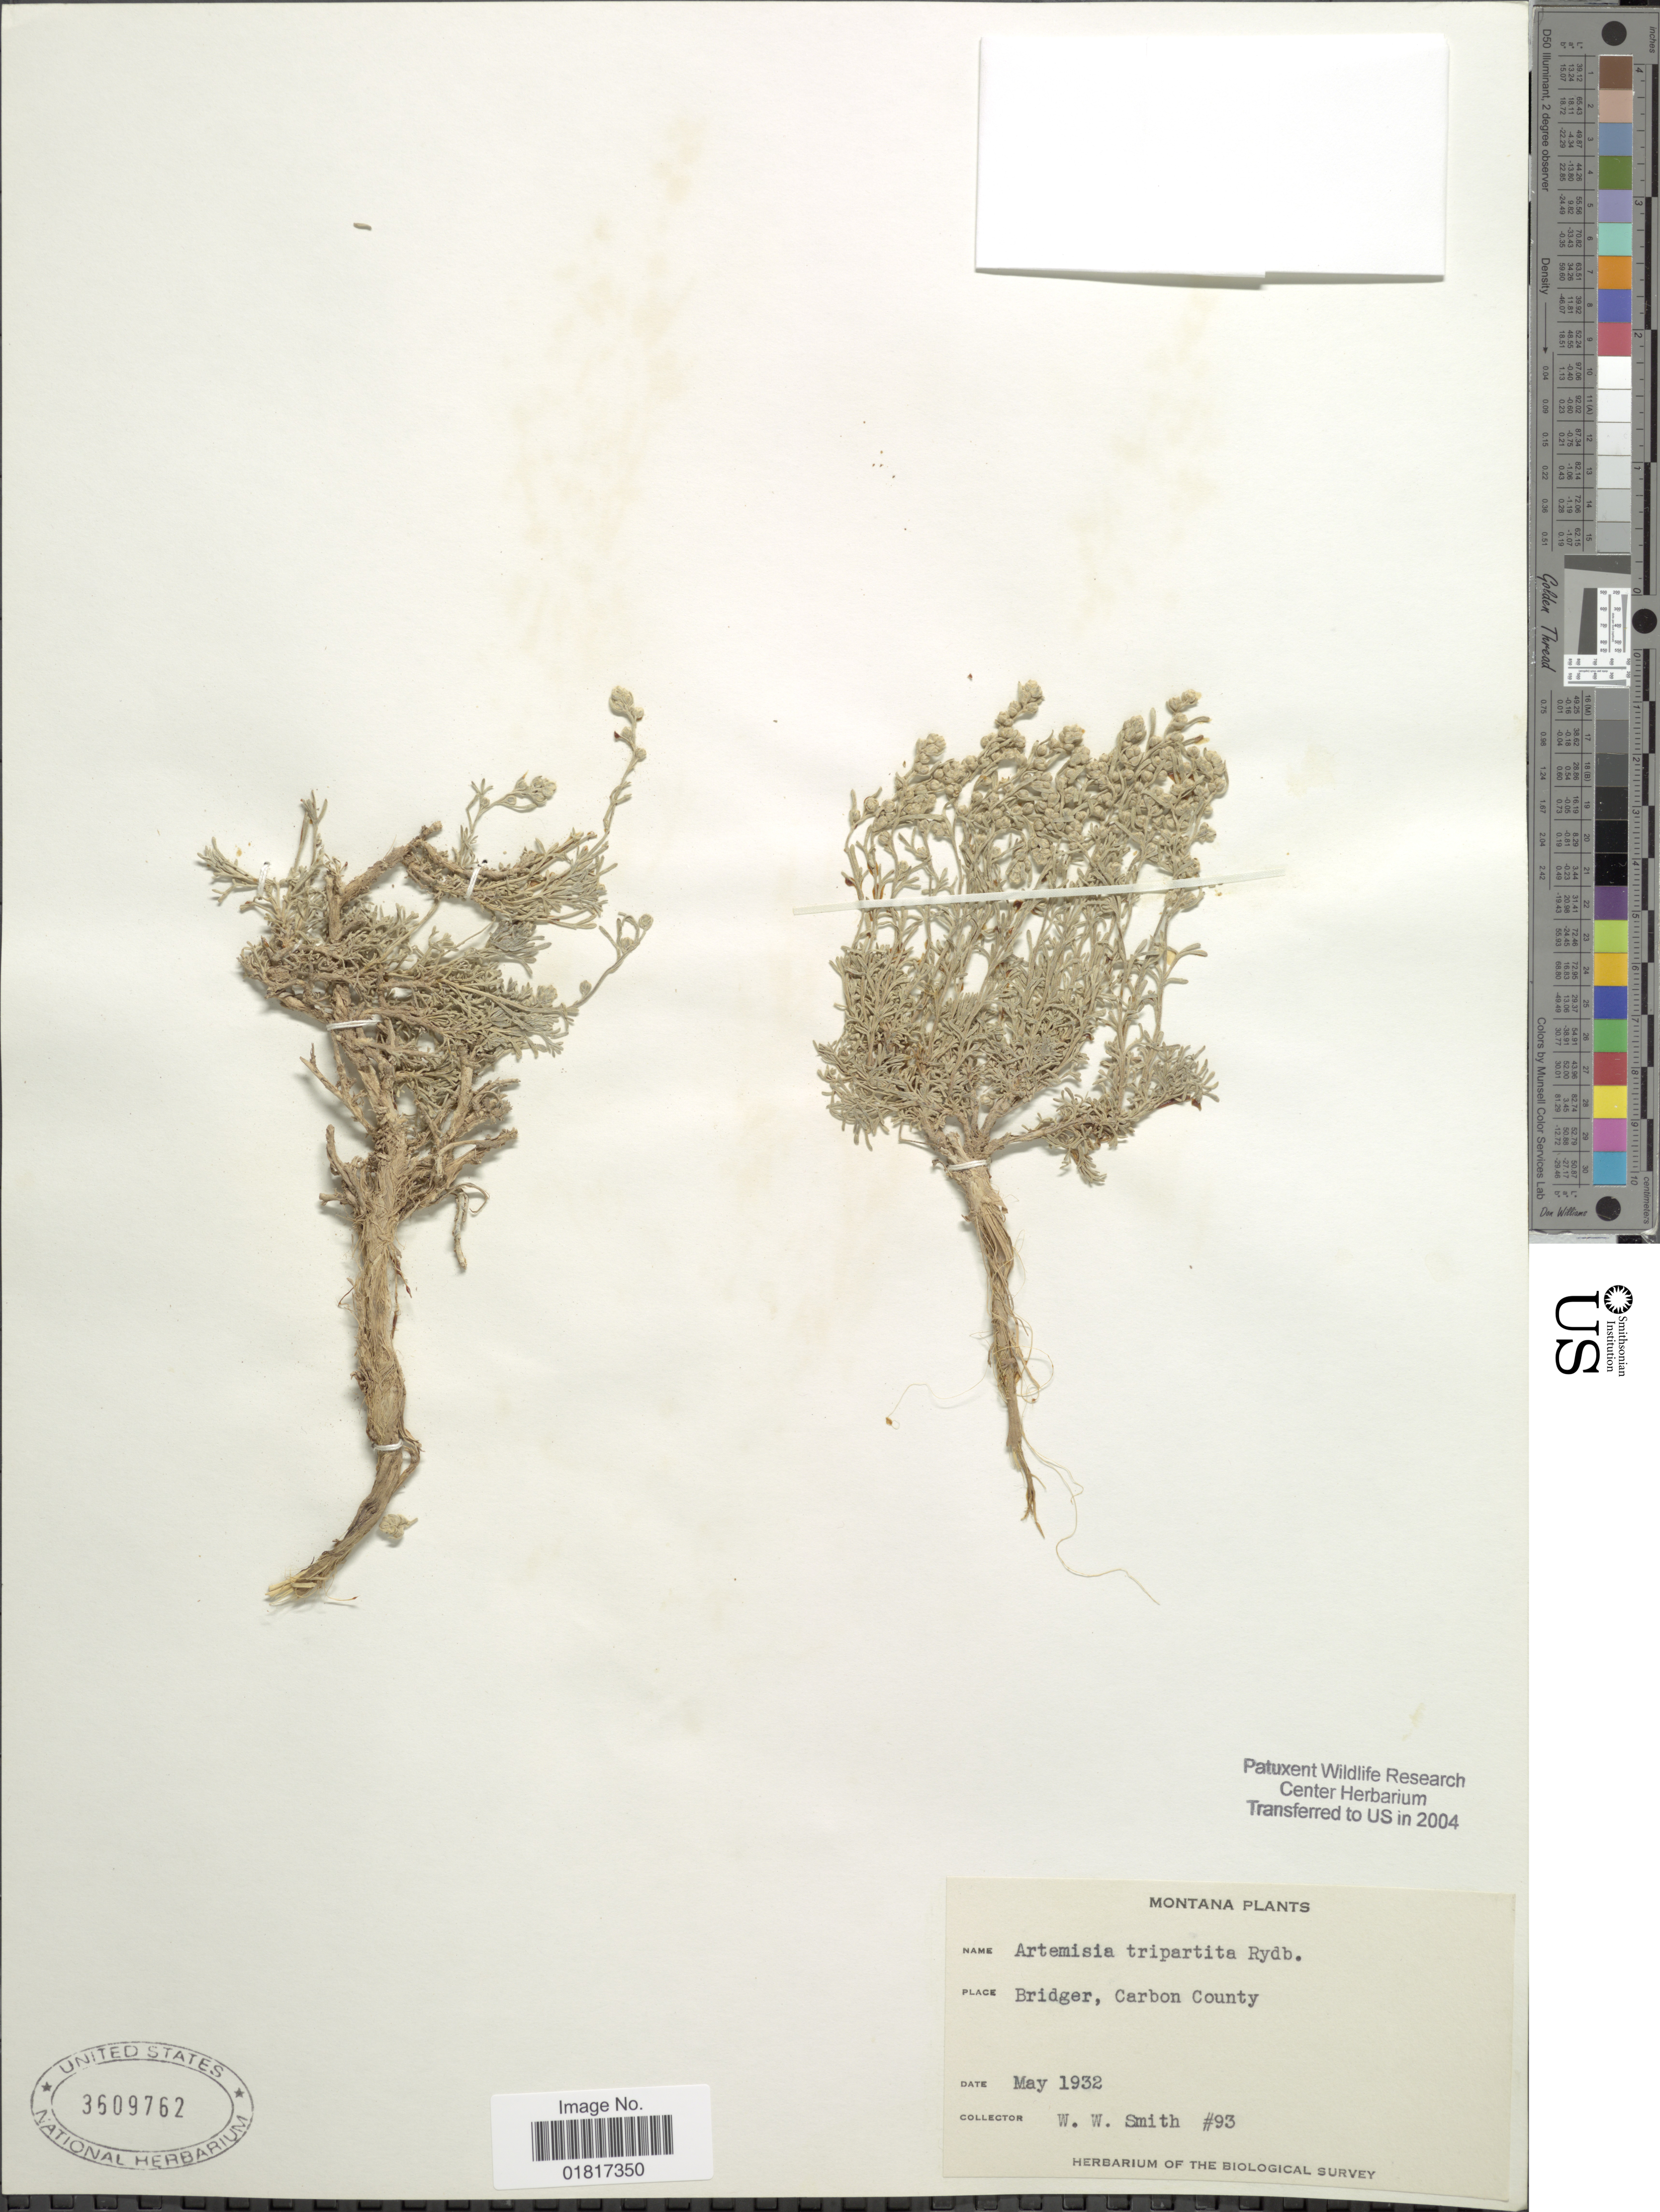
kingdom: Plantae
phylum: Tracheophyta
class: Magnoliopsida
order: Asterales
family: Asteraceae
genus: Artemisia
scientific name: Artemisia tripartita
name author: Rydb.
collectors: W. W. Smith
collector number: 93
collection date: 1932-05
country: United States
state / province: Montana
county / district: Carbon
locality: Bridger, Carbon County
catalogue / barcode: US 3609762